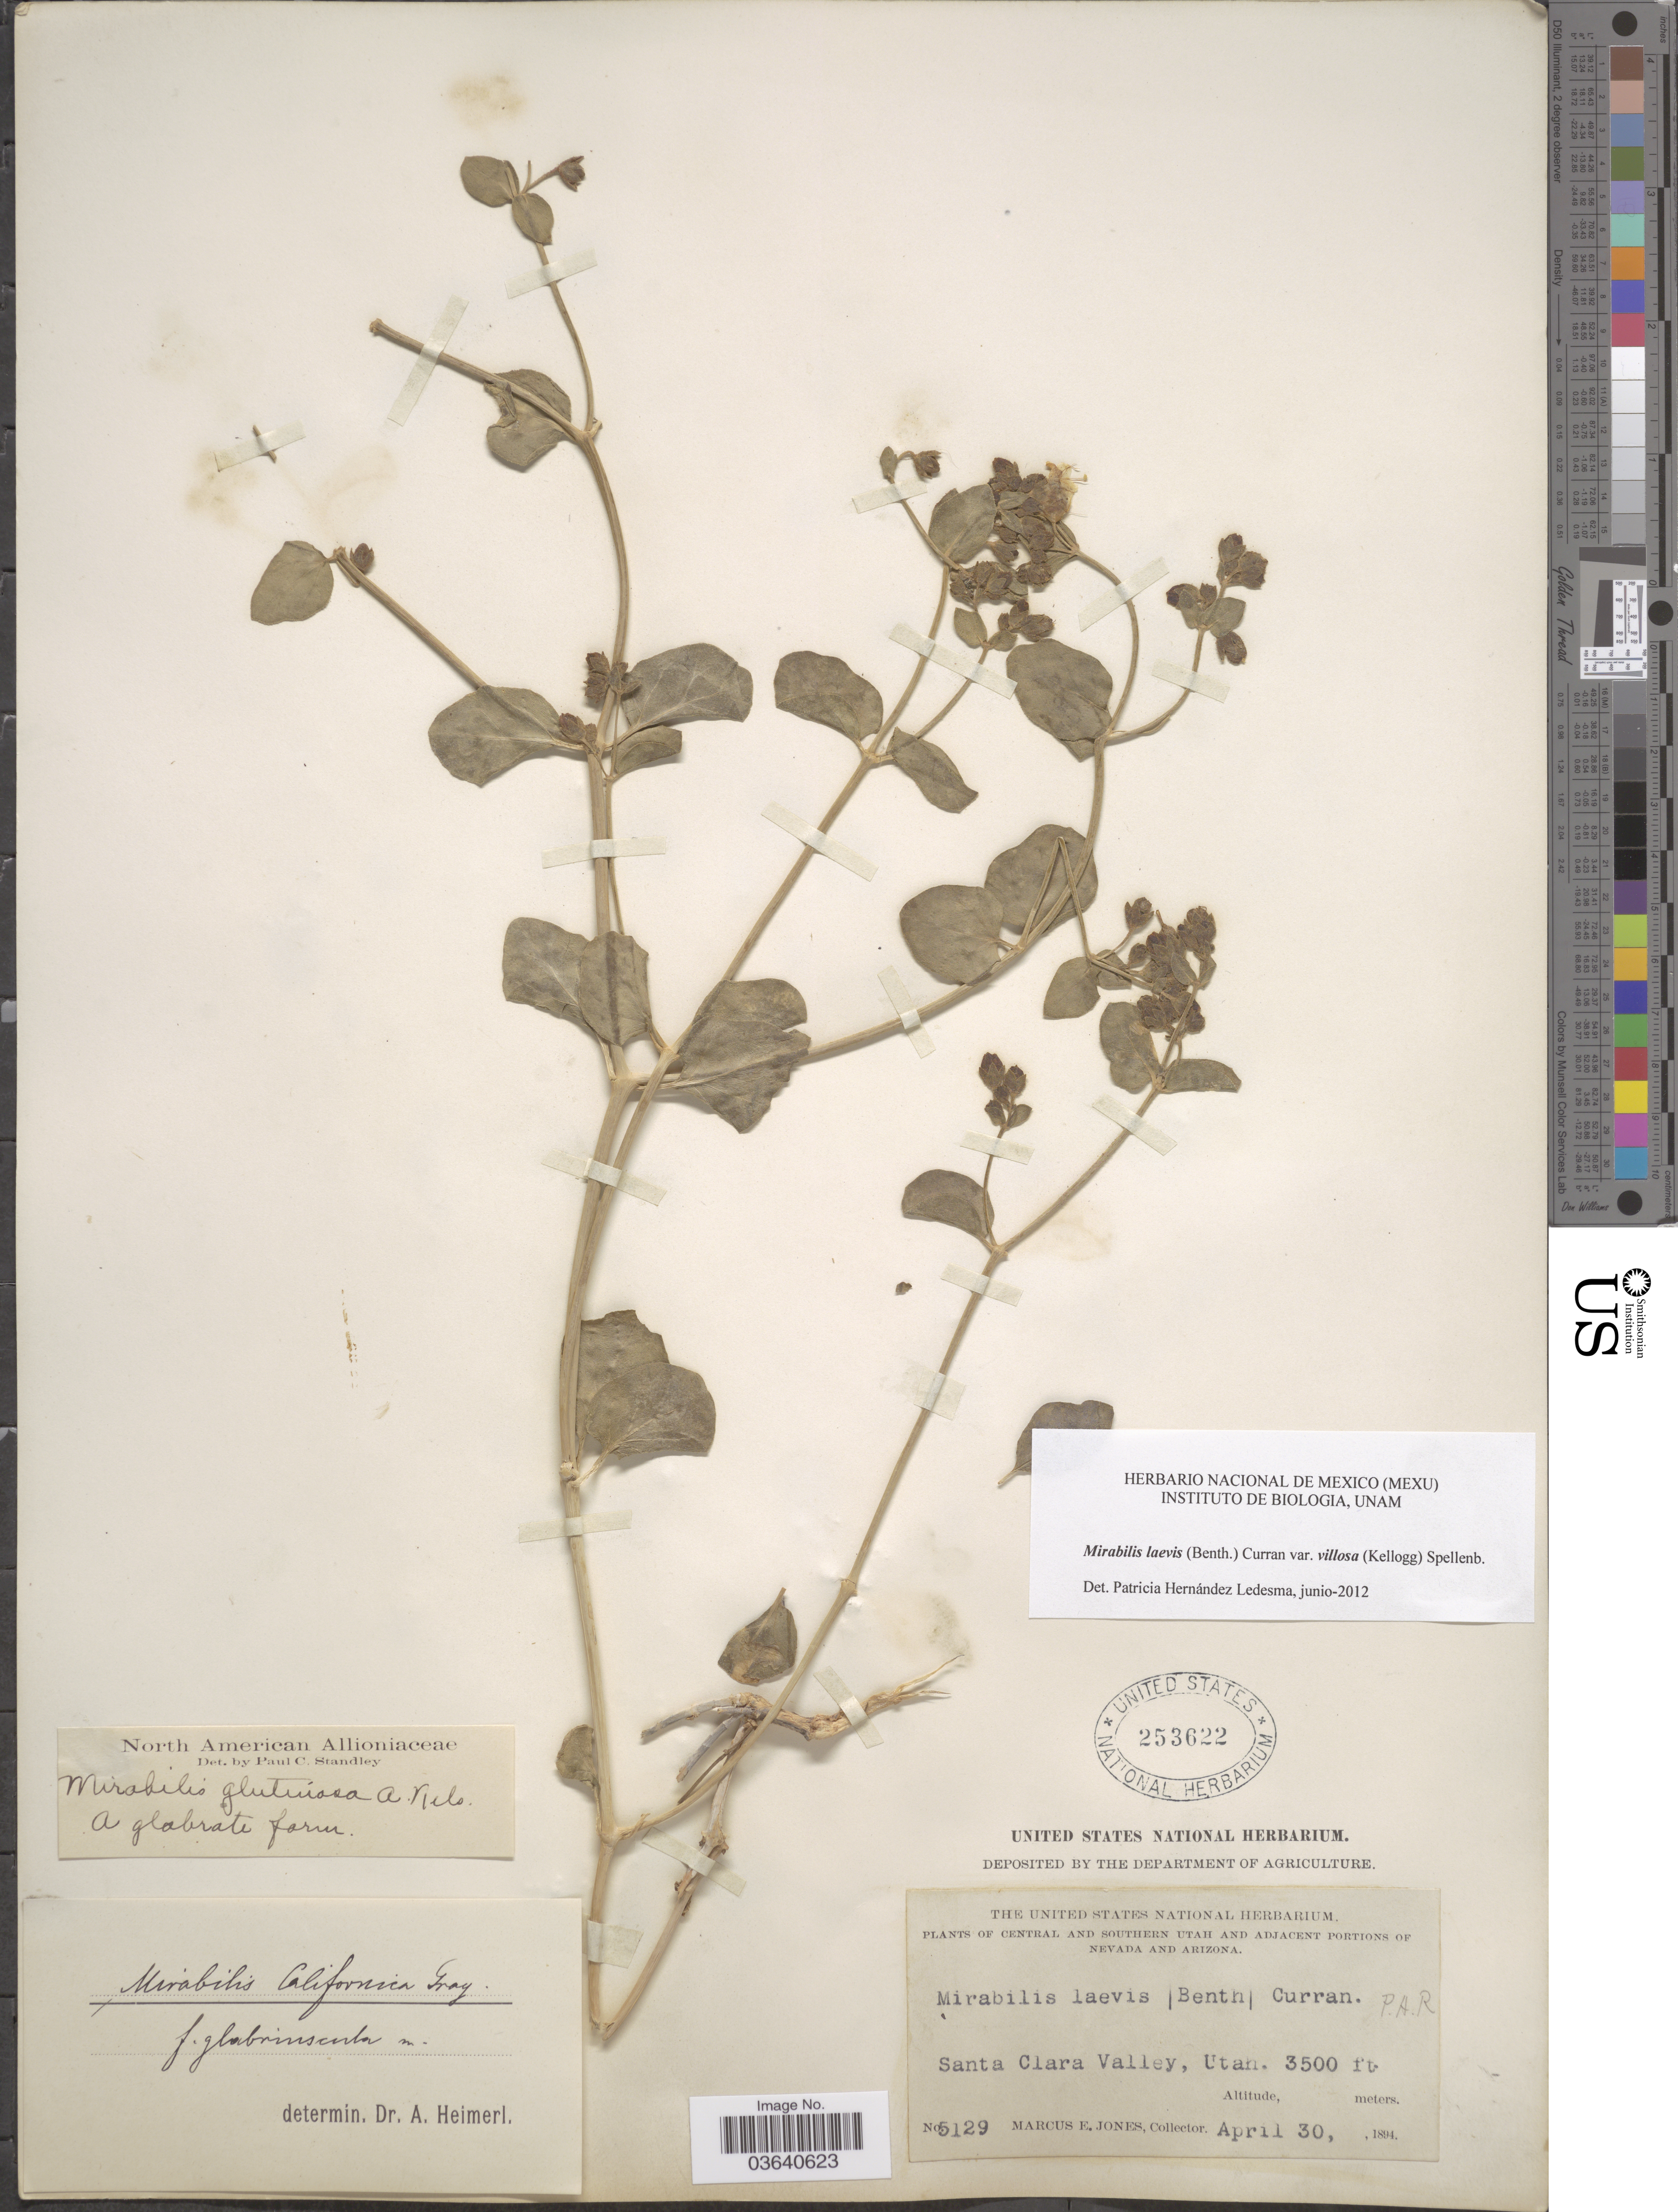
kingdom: Plantae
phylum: Tracheophyta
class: Magnoliopsida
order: Caryophyllales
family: Nyctaginaceae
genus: Mirabilis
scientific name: Mirabilis laevis var. villosa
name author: (Kellogg) Spellenb.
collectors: M. E. Jones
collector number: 5129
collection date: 1894-04-30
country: United States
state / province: Utah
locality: Central and Southern Utah. Santa Clara Valley.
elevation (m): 1067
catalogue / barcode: US 253622